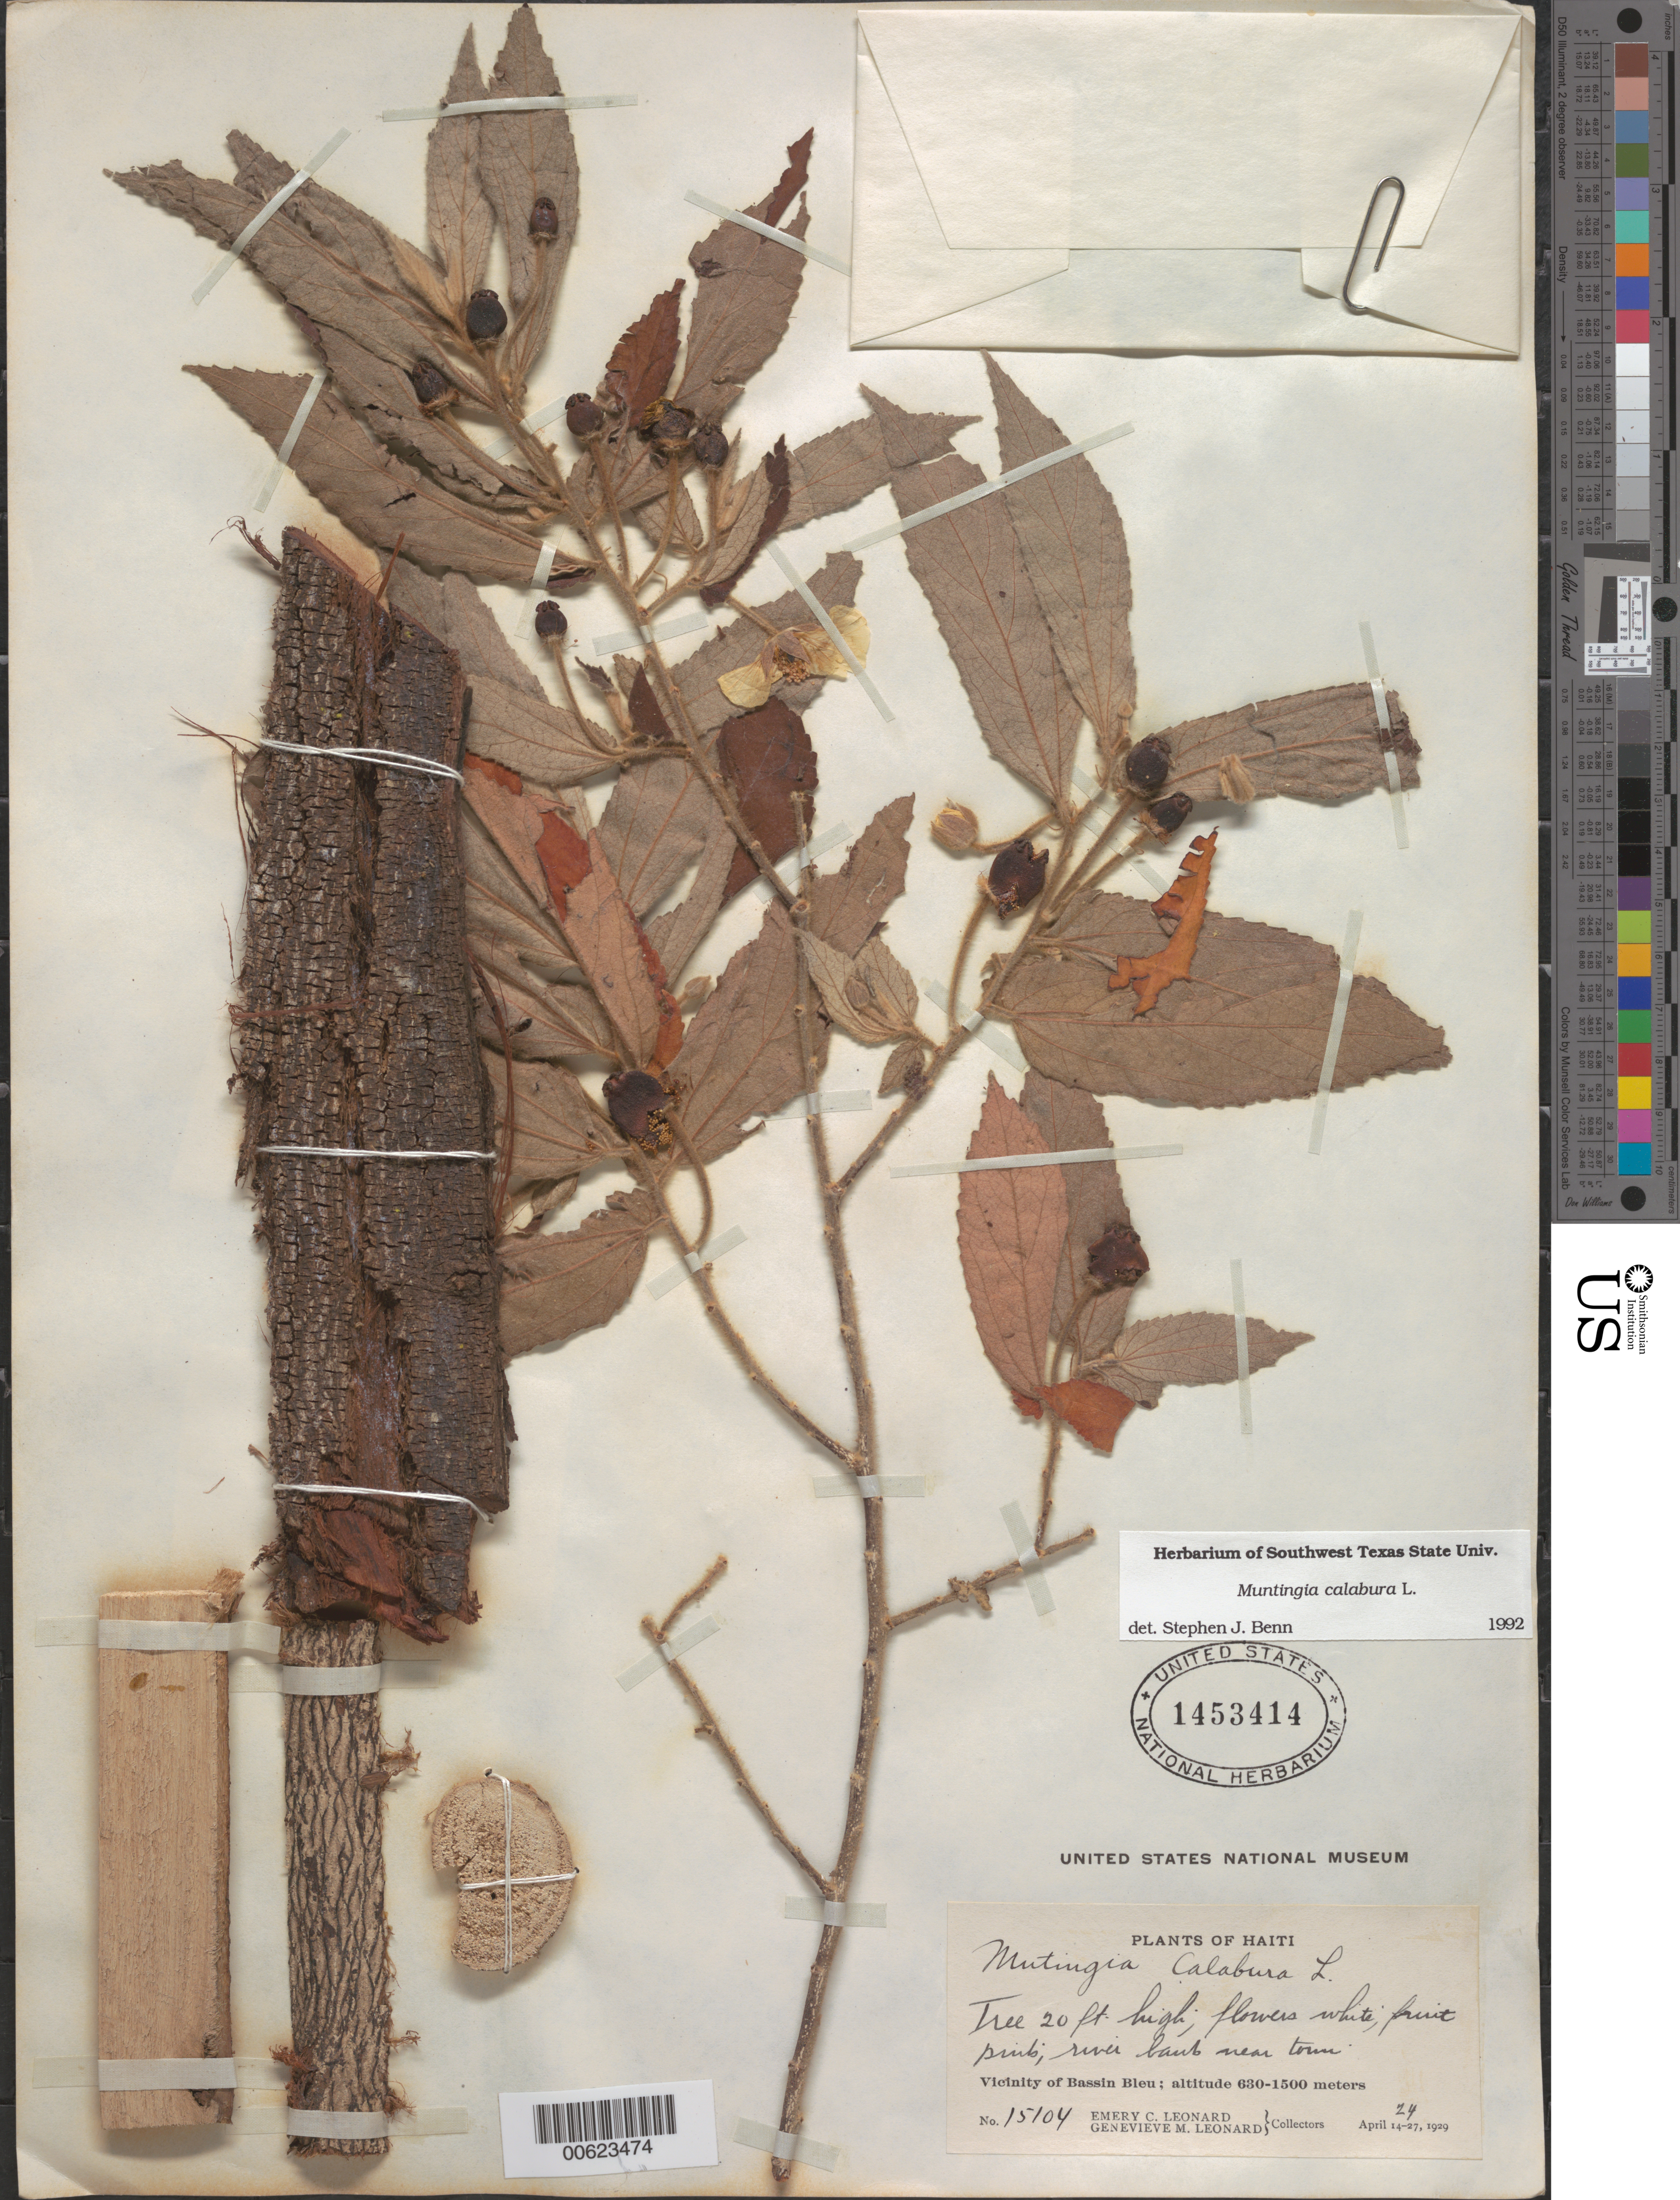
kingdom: Plantae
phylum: Tracheophyta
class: Magnoliopsida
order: Malvales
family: Muntingiaceae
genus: Muntingia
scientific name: Muntingia calabura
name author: L.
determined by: Benn, S. J.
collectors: E. C. Leonard & G. M. Leonard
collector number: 15104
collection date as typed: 24 Apr 1929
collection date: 1929-04-24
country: Haiti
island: Hispaniola Island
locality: Vicinity of Bassin Bleu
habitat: River bank near town.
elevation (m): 630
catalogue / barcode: US 1453414